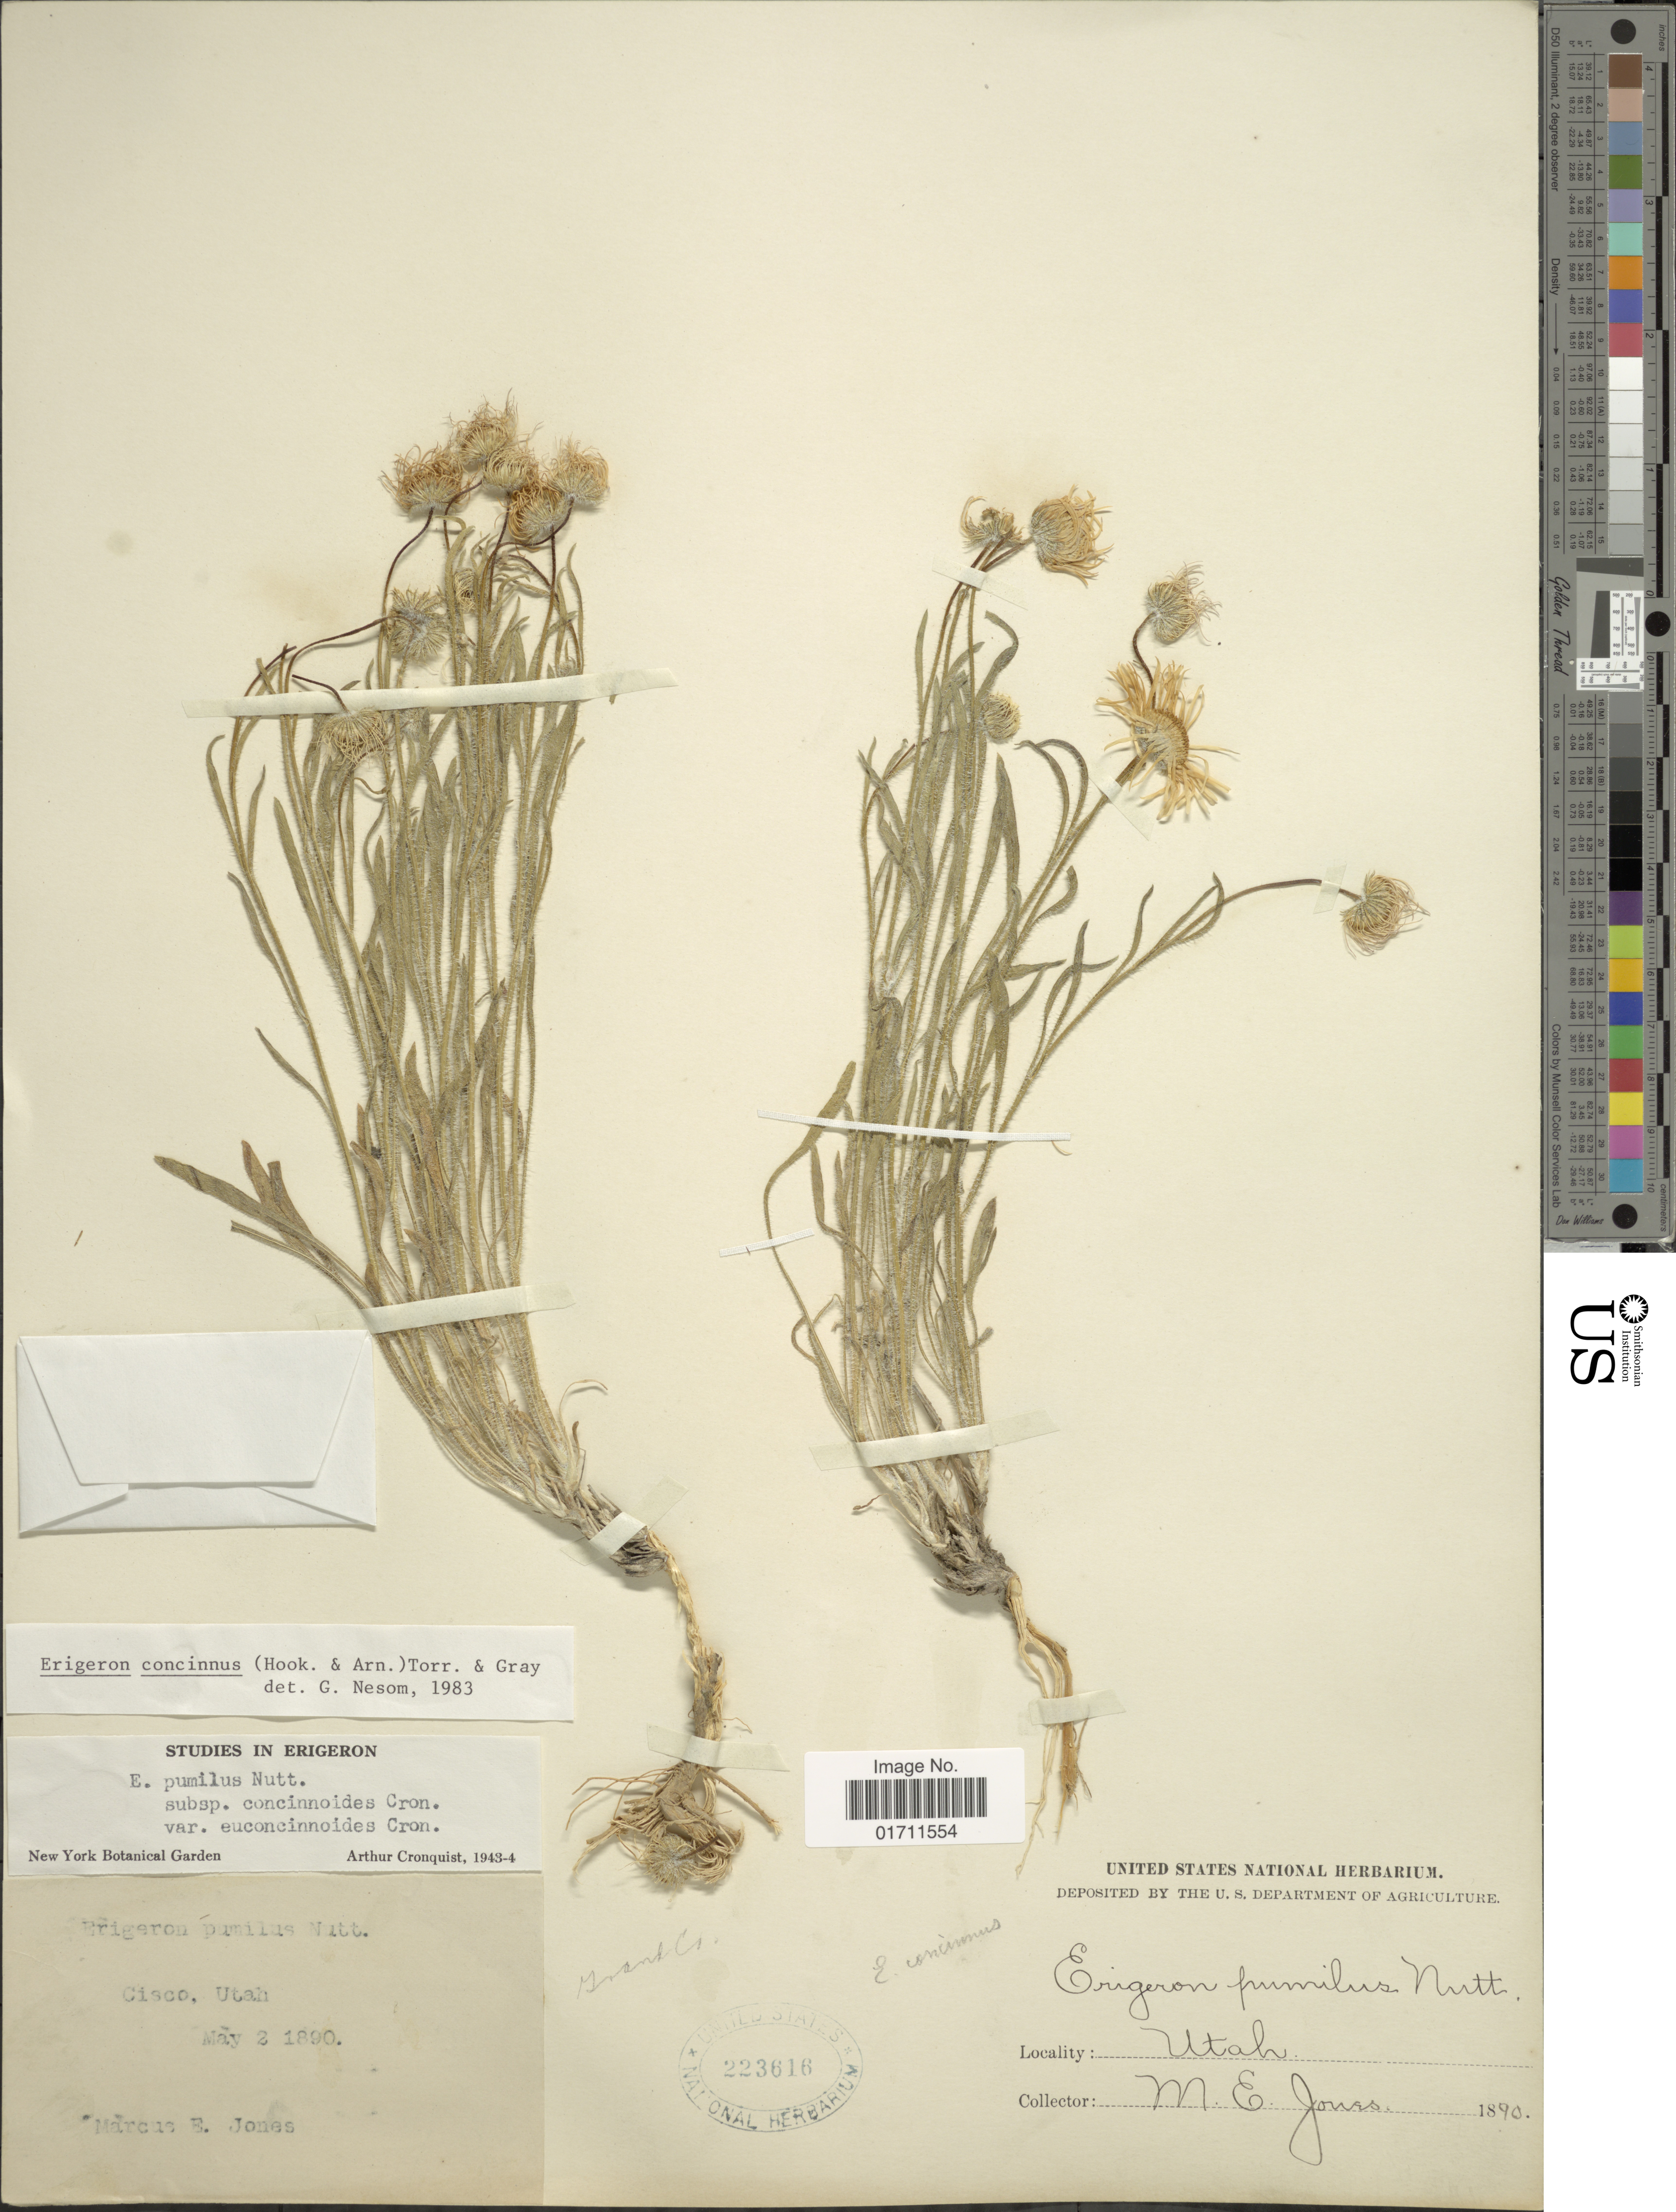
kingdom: Plantae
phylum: Tracheophyta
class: Magnoliopsida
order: Asterales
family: Asteraceae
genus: Erigeron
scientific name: Erigeron concinnus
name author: (Hook. & Arn.) Torr. & A. Gray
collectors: M. E. Jones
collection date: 1890-05-02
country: United States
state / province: Utah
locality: Cisco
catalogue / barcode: US 223616